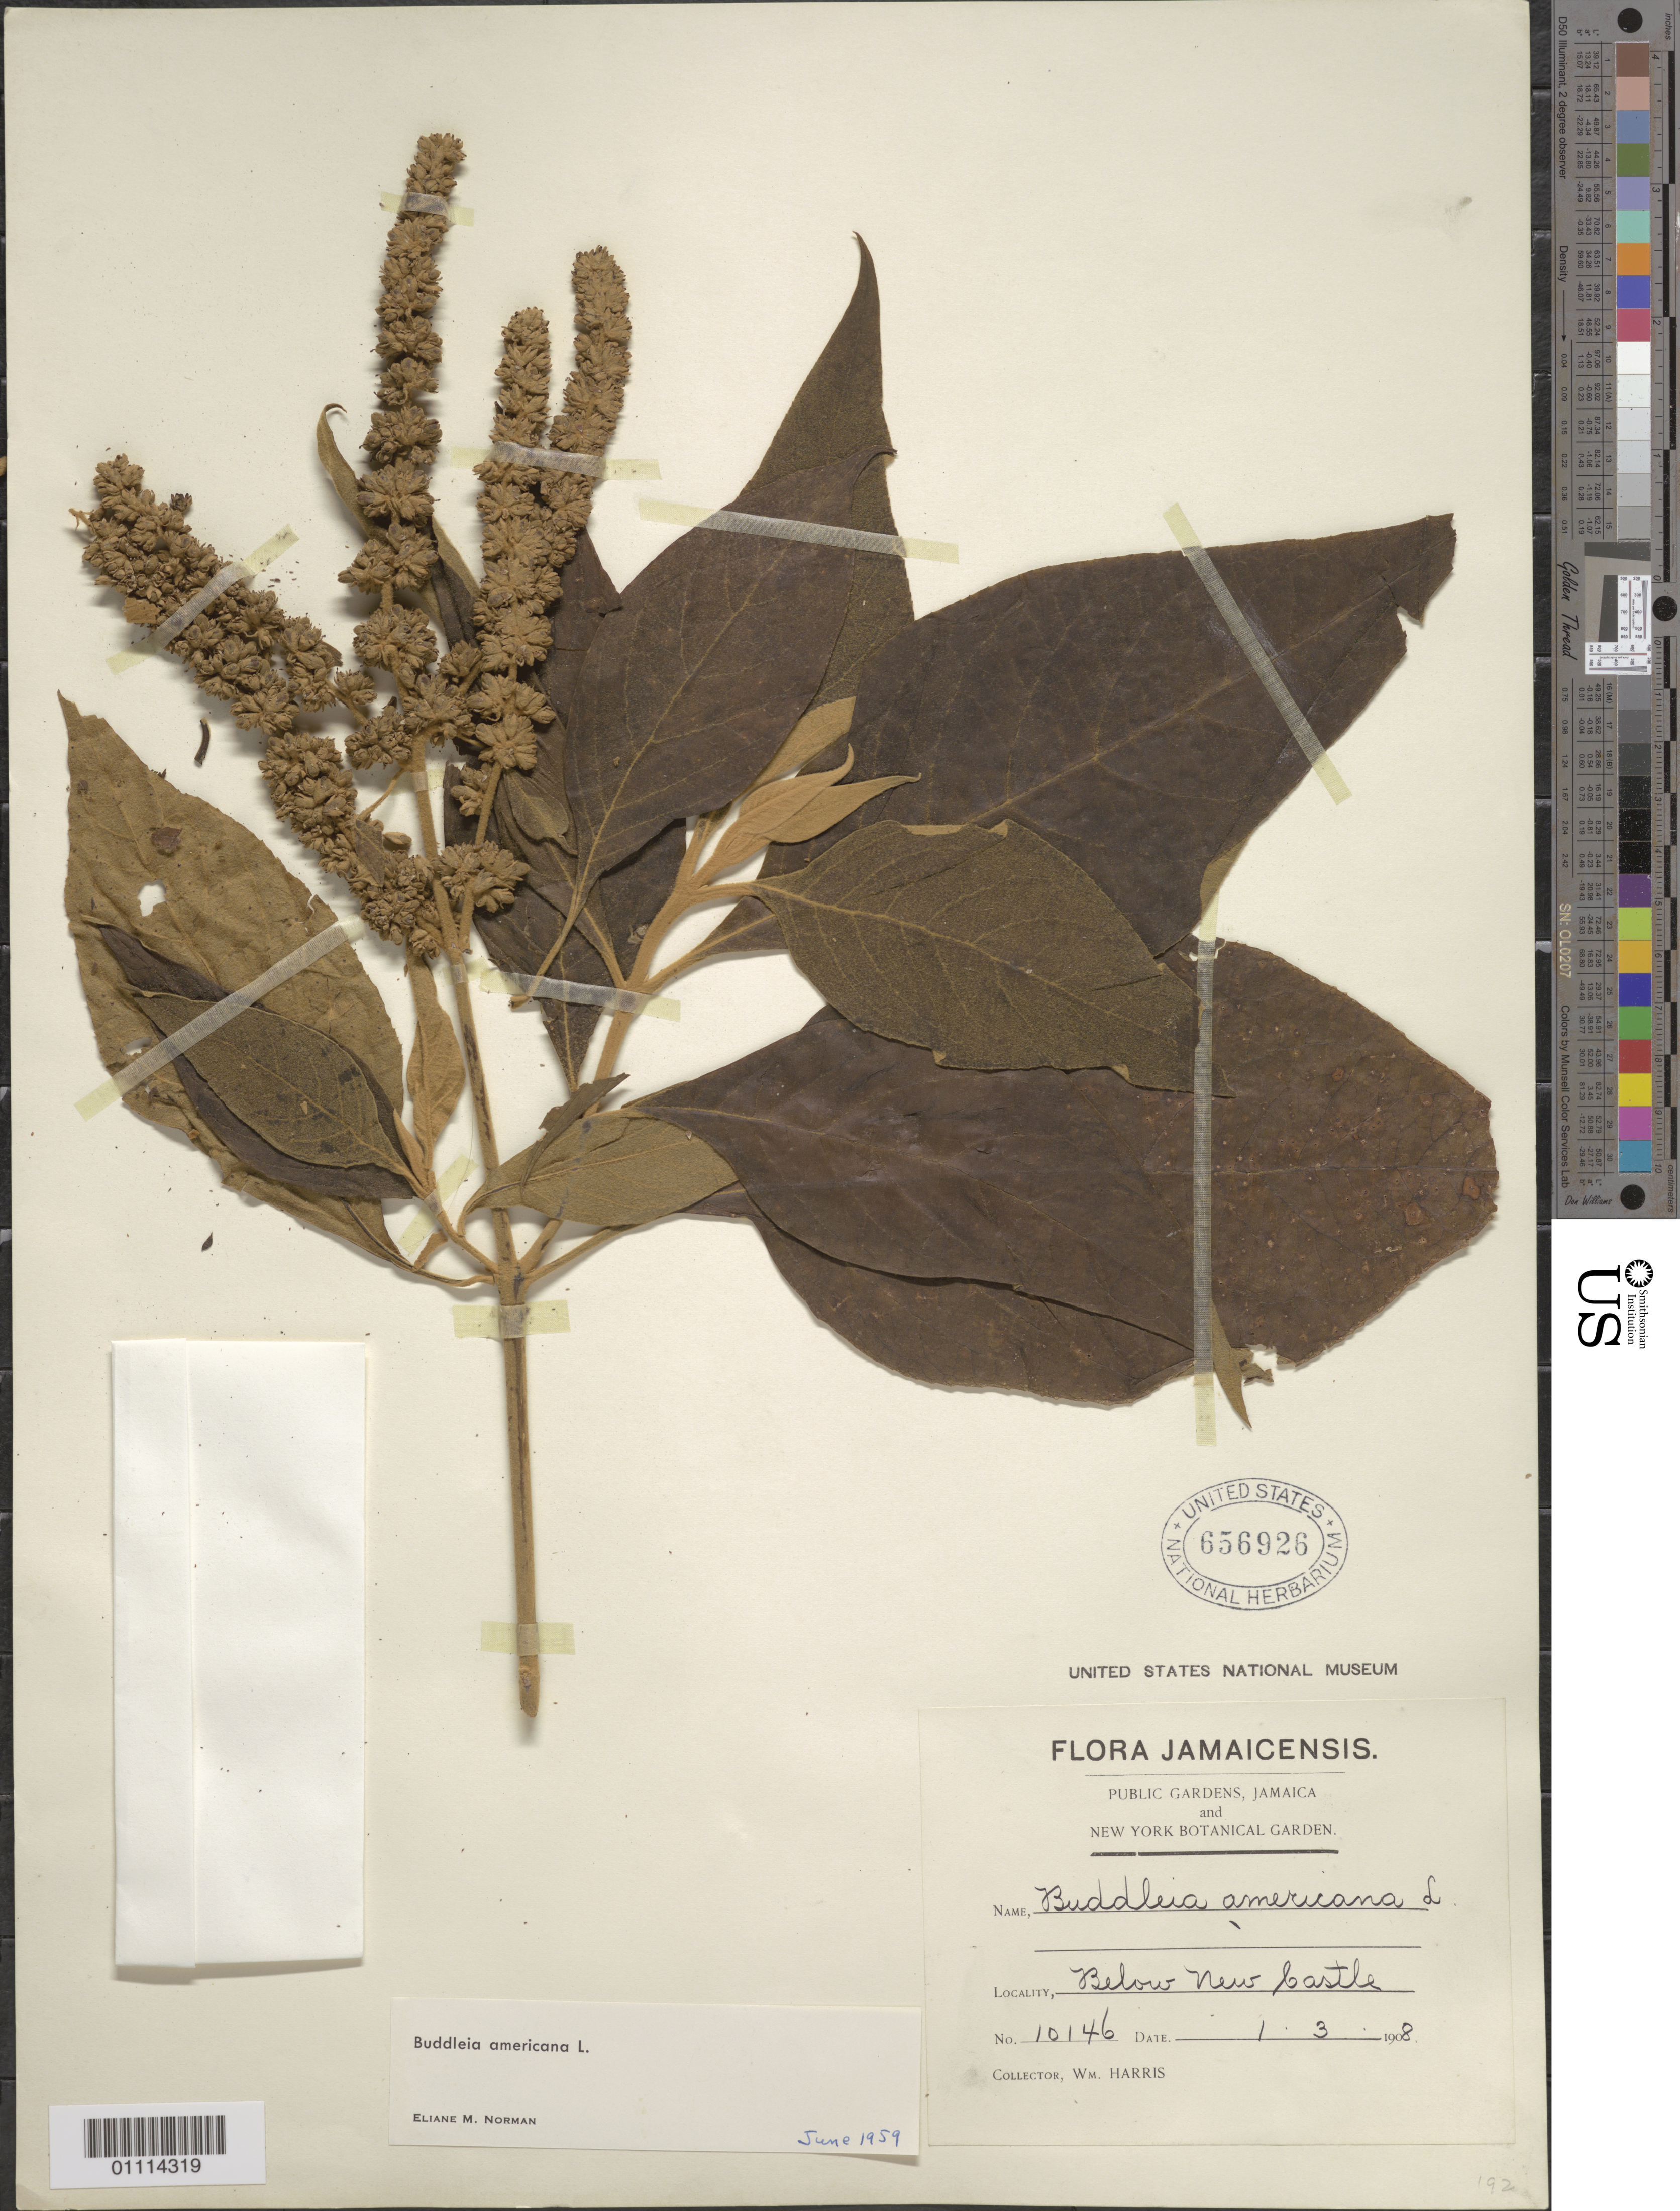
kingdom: Plantae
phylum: Tracheophyta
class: Magnoliopsida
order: Lamiales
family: Scrophulariaceae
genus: Buddleja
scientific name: Buddleja americana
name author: L.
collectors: W. Harris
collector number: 10146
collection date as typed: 01 Mar 1908 or 03 Jan 1908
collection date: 1908-01-03 or 1908-03-01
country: Jamaica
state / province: Saint Andrew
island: Jamaica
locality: Below New Caslte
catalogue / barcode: US 656926